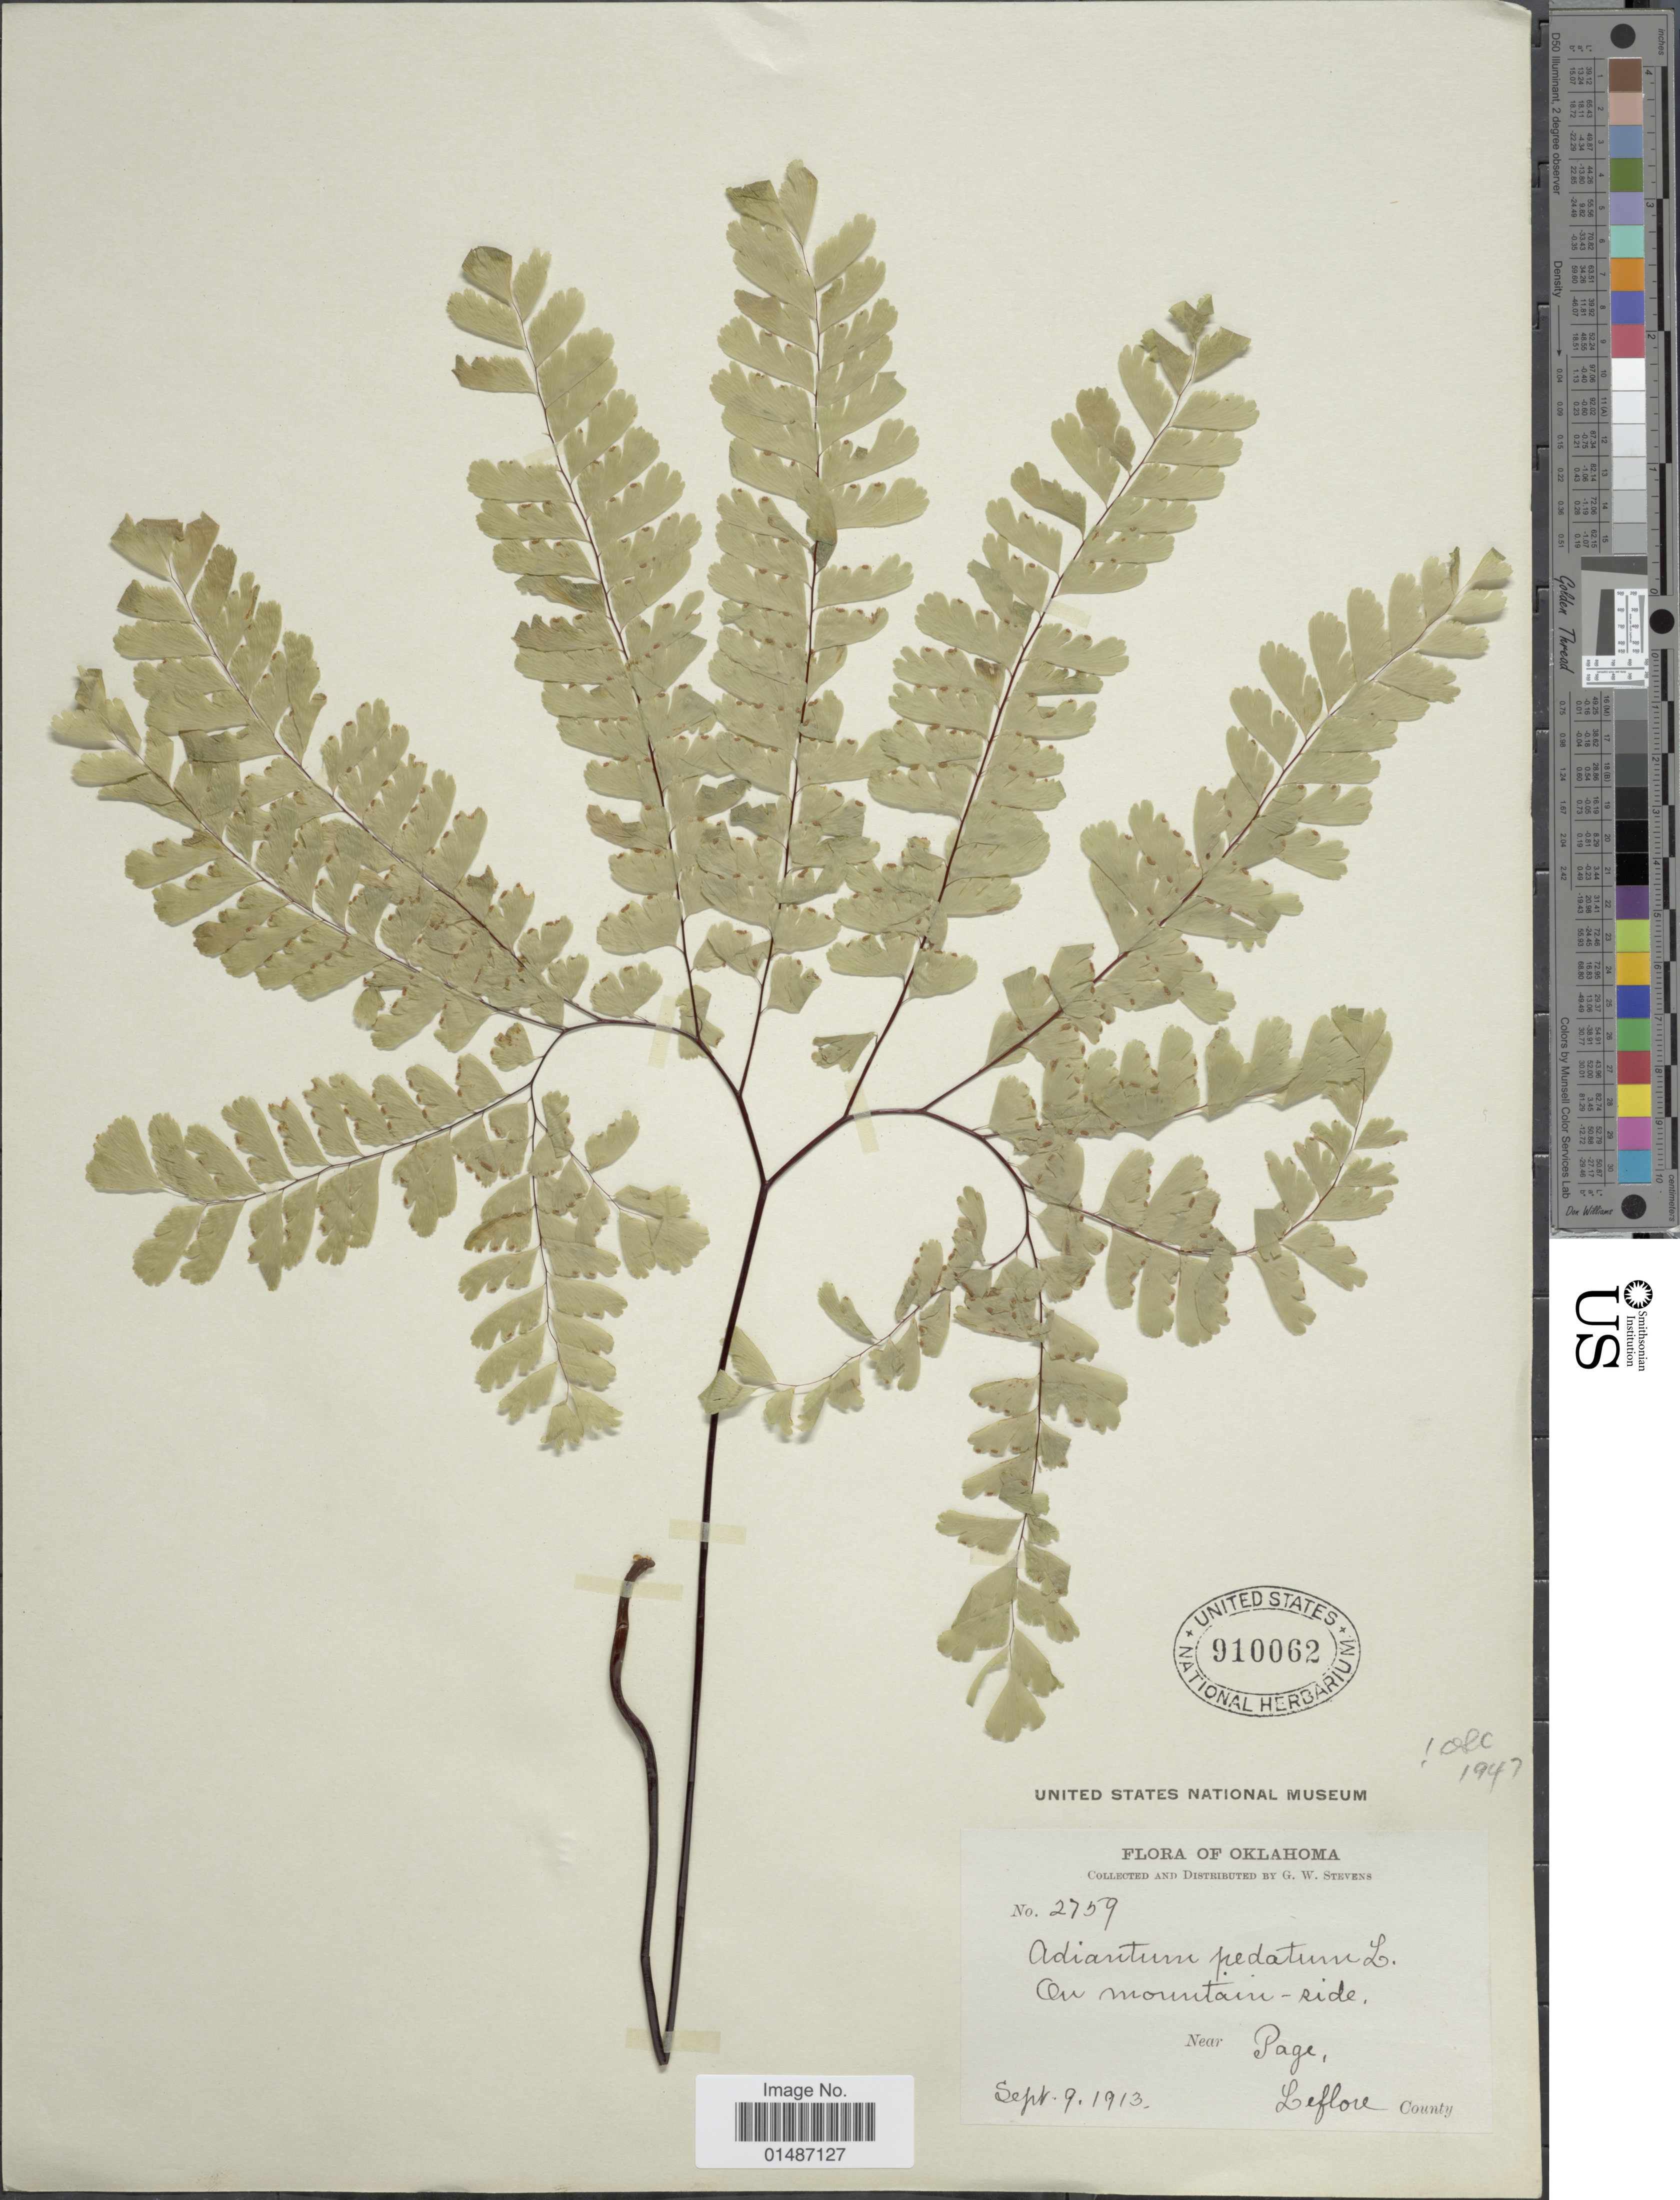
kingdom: Plantae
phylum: Tracheophyta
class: Polypodiopsida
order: Polypodiales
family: Pteridaceae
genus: Adiantum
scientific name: Adiantum pedatum var. pedatum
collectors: G. W. Stevens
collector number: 2759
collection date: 1913-09-09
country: United States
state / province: Oklahoma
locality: On mountain-side. Near Page, Leflore County.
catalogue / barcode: US 910062